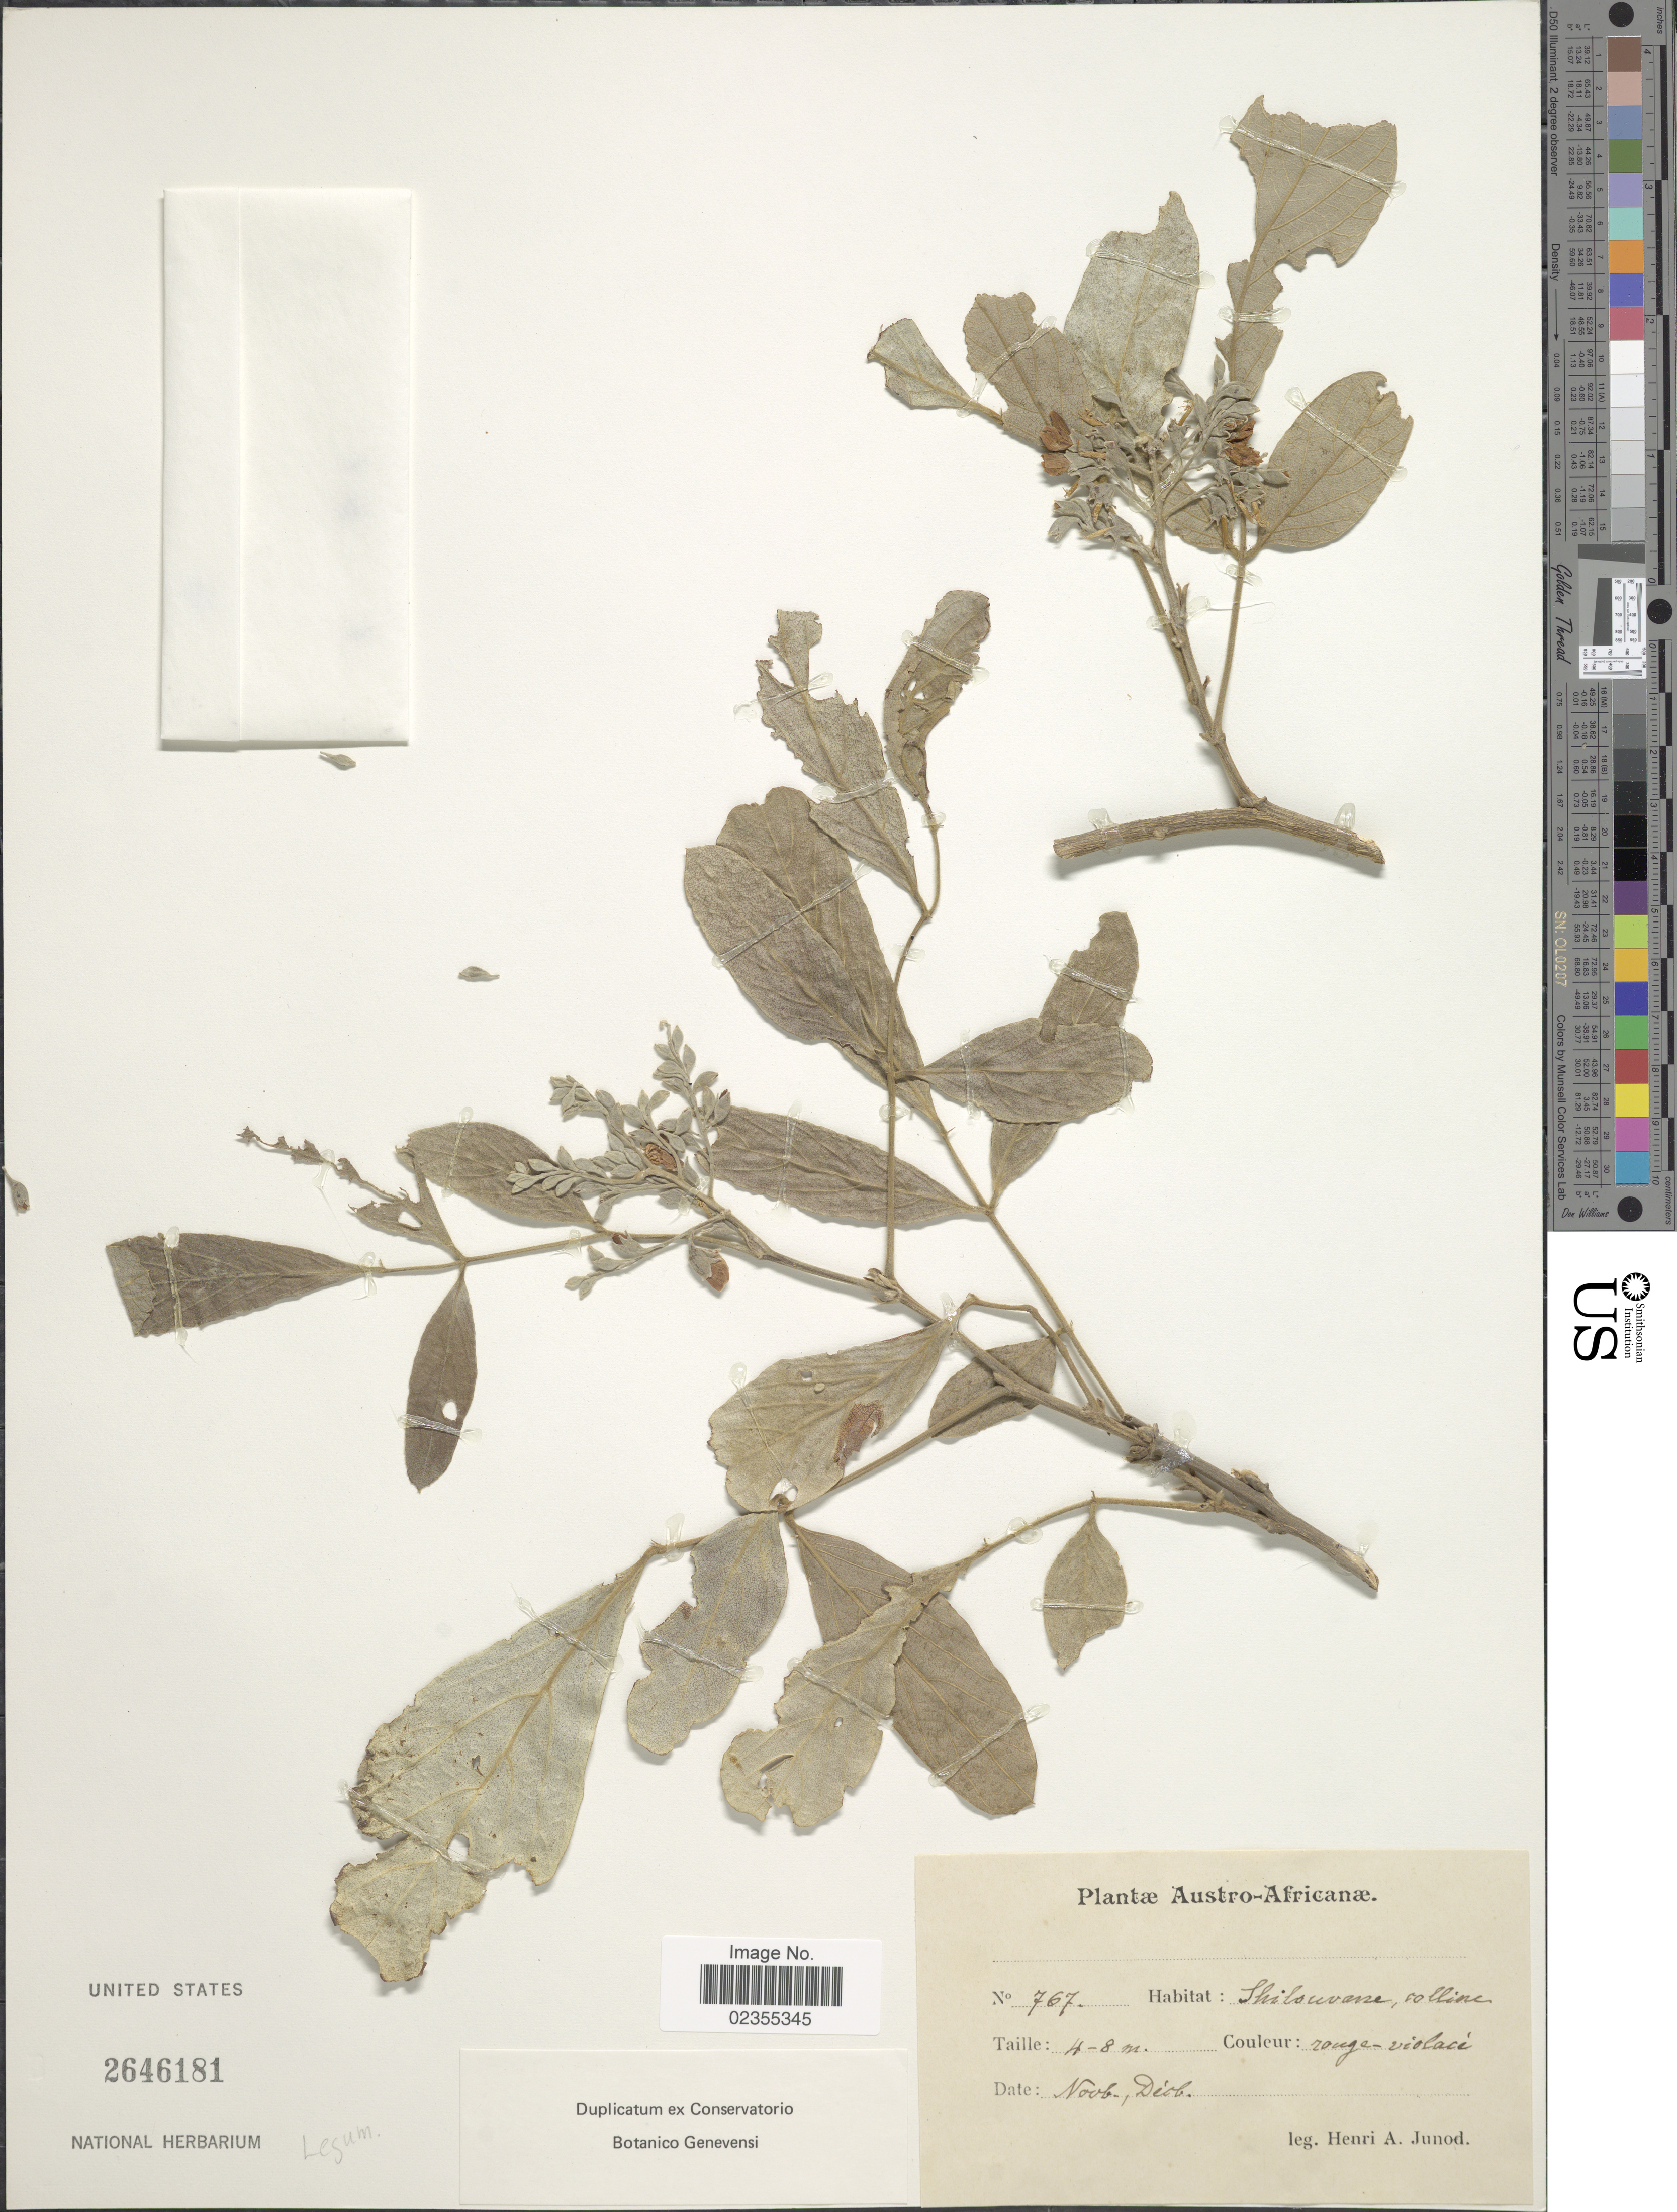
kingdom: Plantae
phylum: Tracheophyta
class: Magnoliopsida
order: Fabales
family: Fabaceae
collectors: H. Junod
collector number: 767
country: South Africa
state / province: Limpopo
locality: Austro-Africanae, Shilouvane, colline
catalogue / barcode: US 2646181